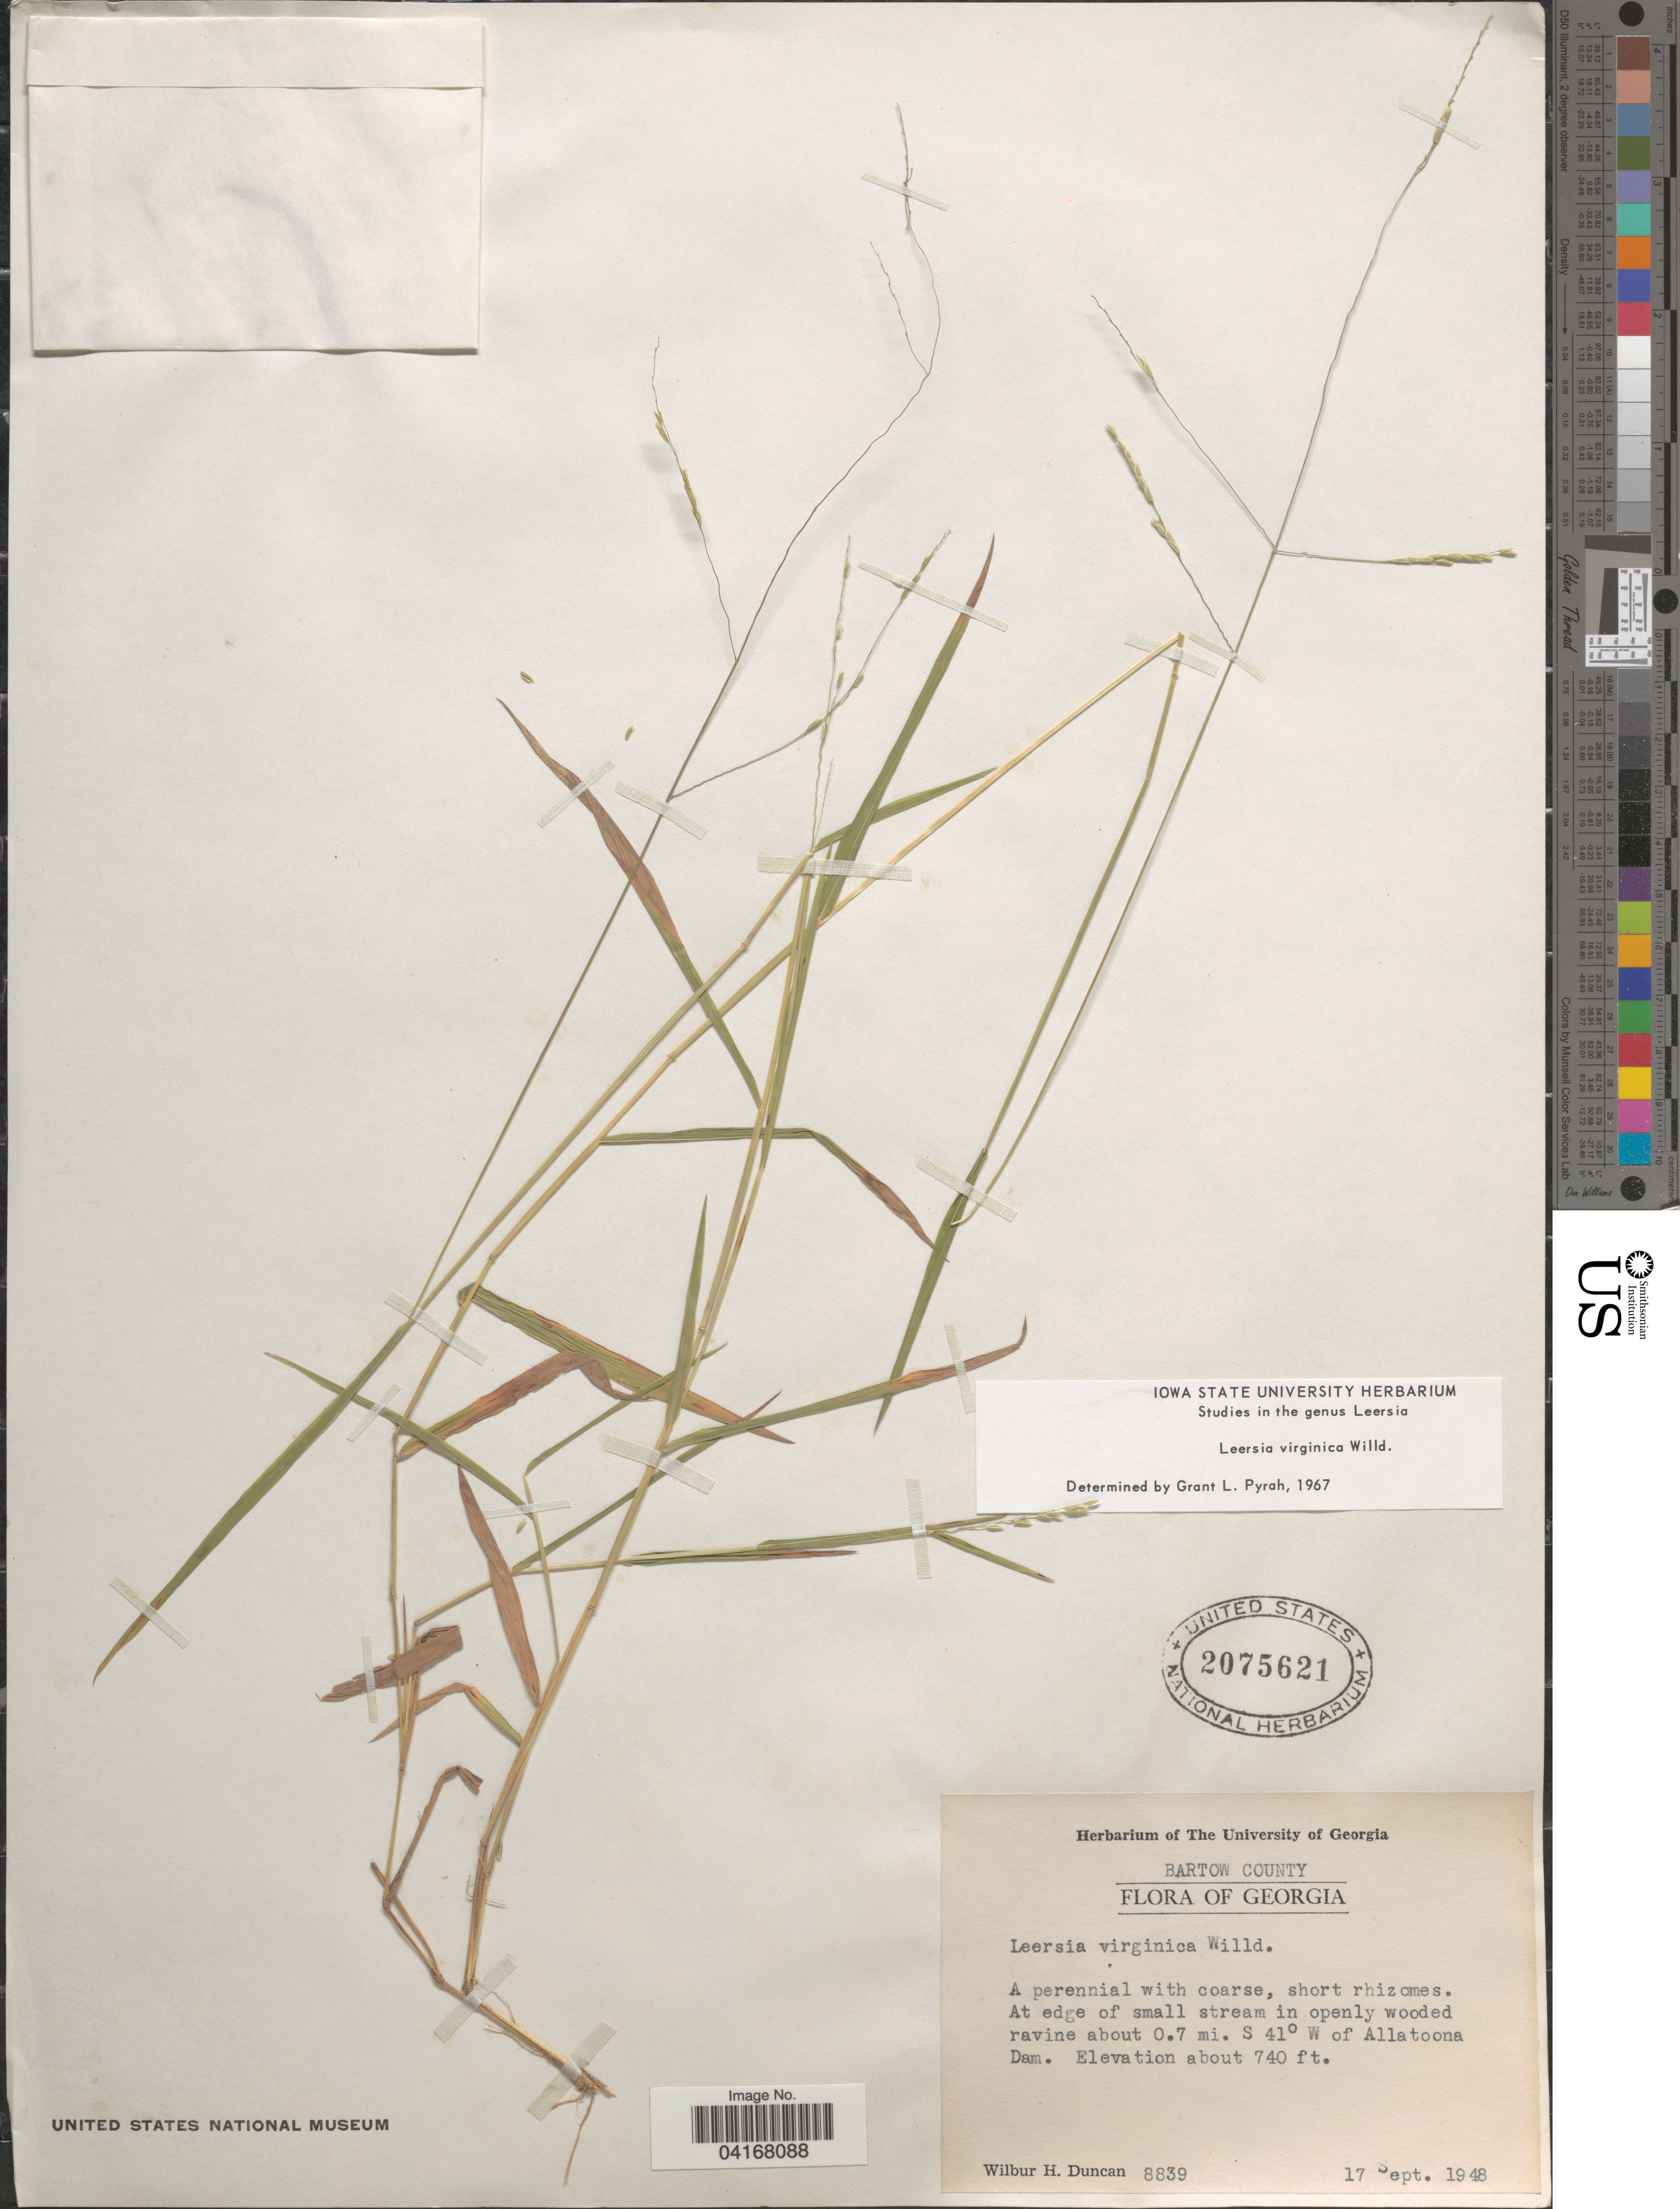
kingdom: Plantae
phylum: Tracheophyta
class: Liliopsida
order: Poales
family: Poaceae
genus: Leersia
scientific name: Leersia virginica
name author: Willd.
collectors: W. H. Duncan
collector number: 8839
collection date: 1948-09-17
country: United States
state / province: Georgia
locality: Bartow County. At edge of small stream in openly wooded ravine about 0.7 mi. S 41° W of Allatoona Dam.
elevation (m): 226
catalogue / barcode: US 2075621